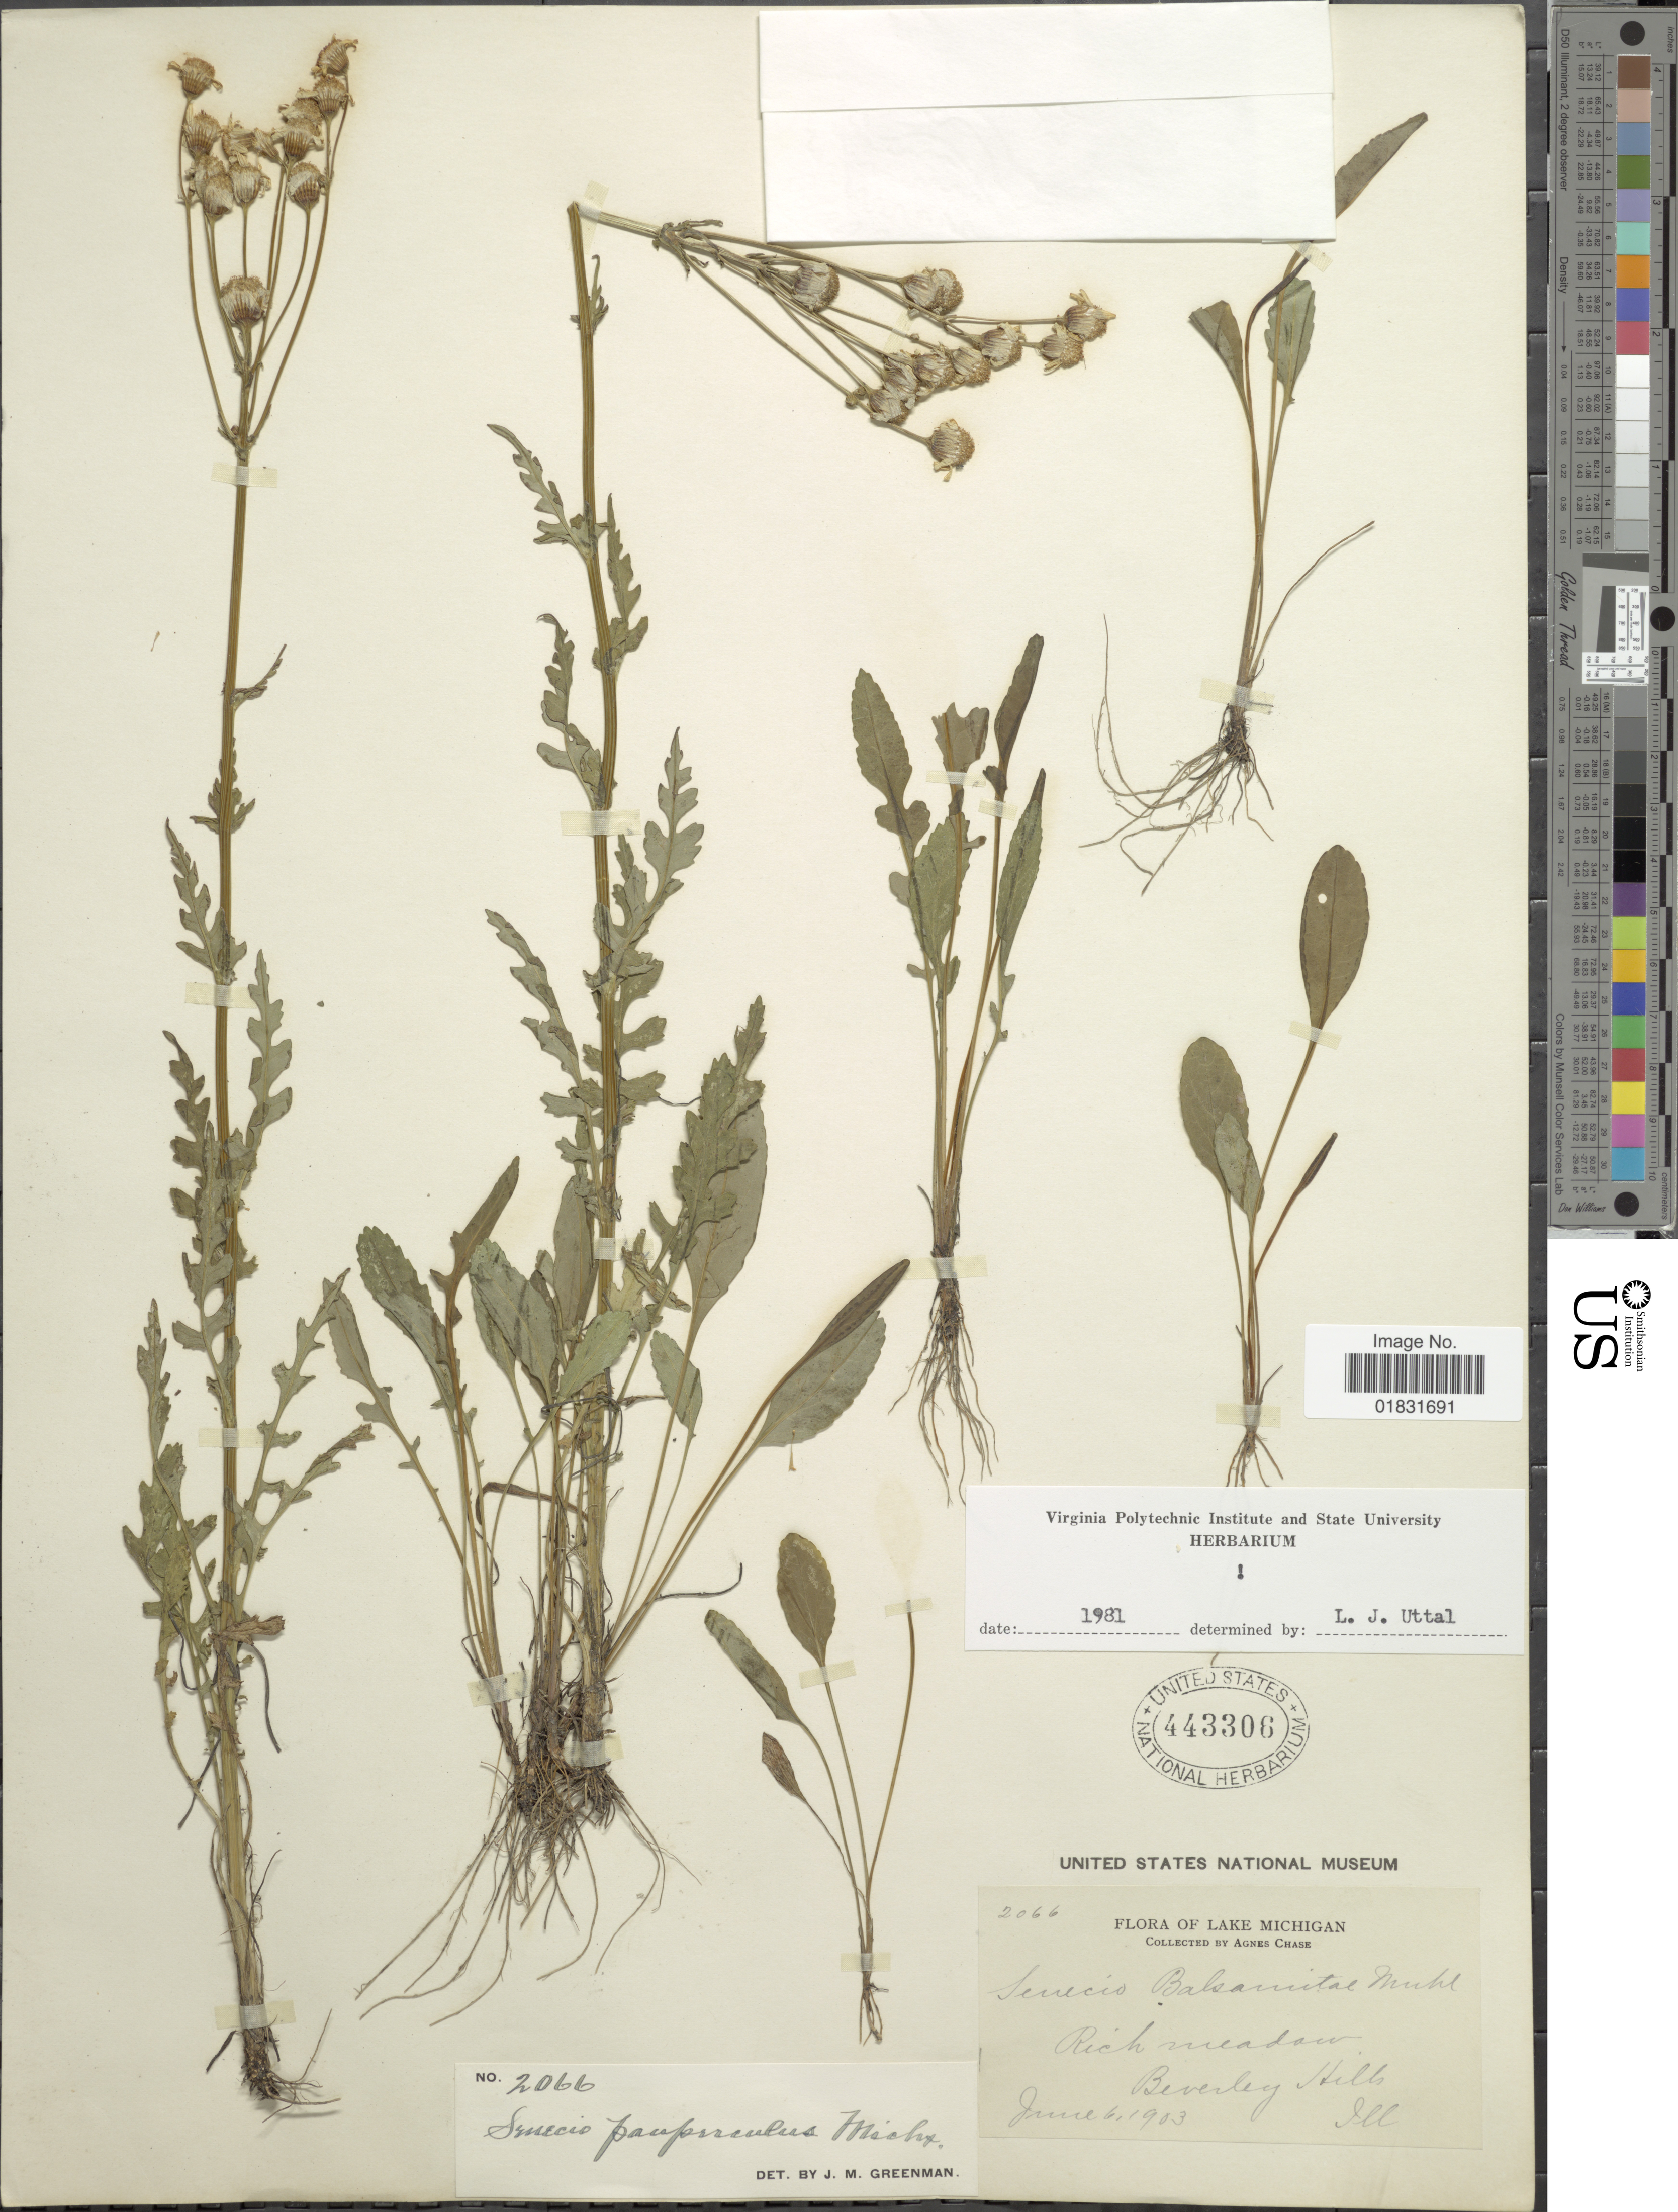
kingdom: Plantae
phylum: Tracheophyta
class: Magnoliopsida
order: Asterales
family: Asteraceae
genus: Packera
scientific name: Packera paupercula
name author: (Michx.) Á. Löve & D. Löve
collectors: A. Chase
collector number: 2066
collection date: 1903-06-06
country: United States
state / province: Illinois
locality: Lake Michigan, Rich meadow, Beverly Hills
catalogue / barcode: US 443306